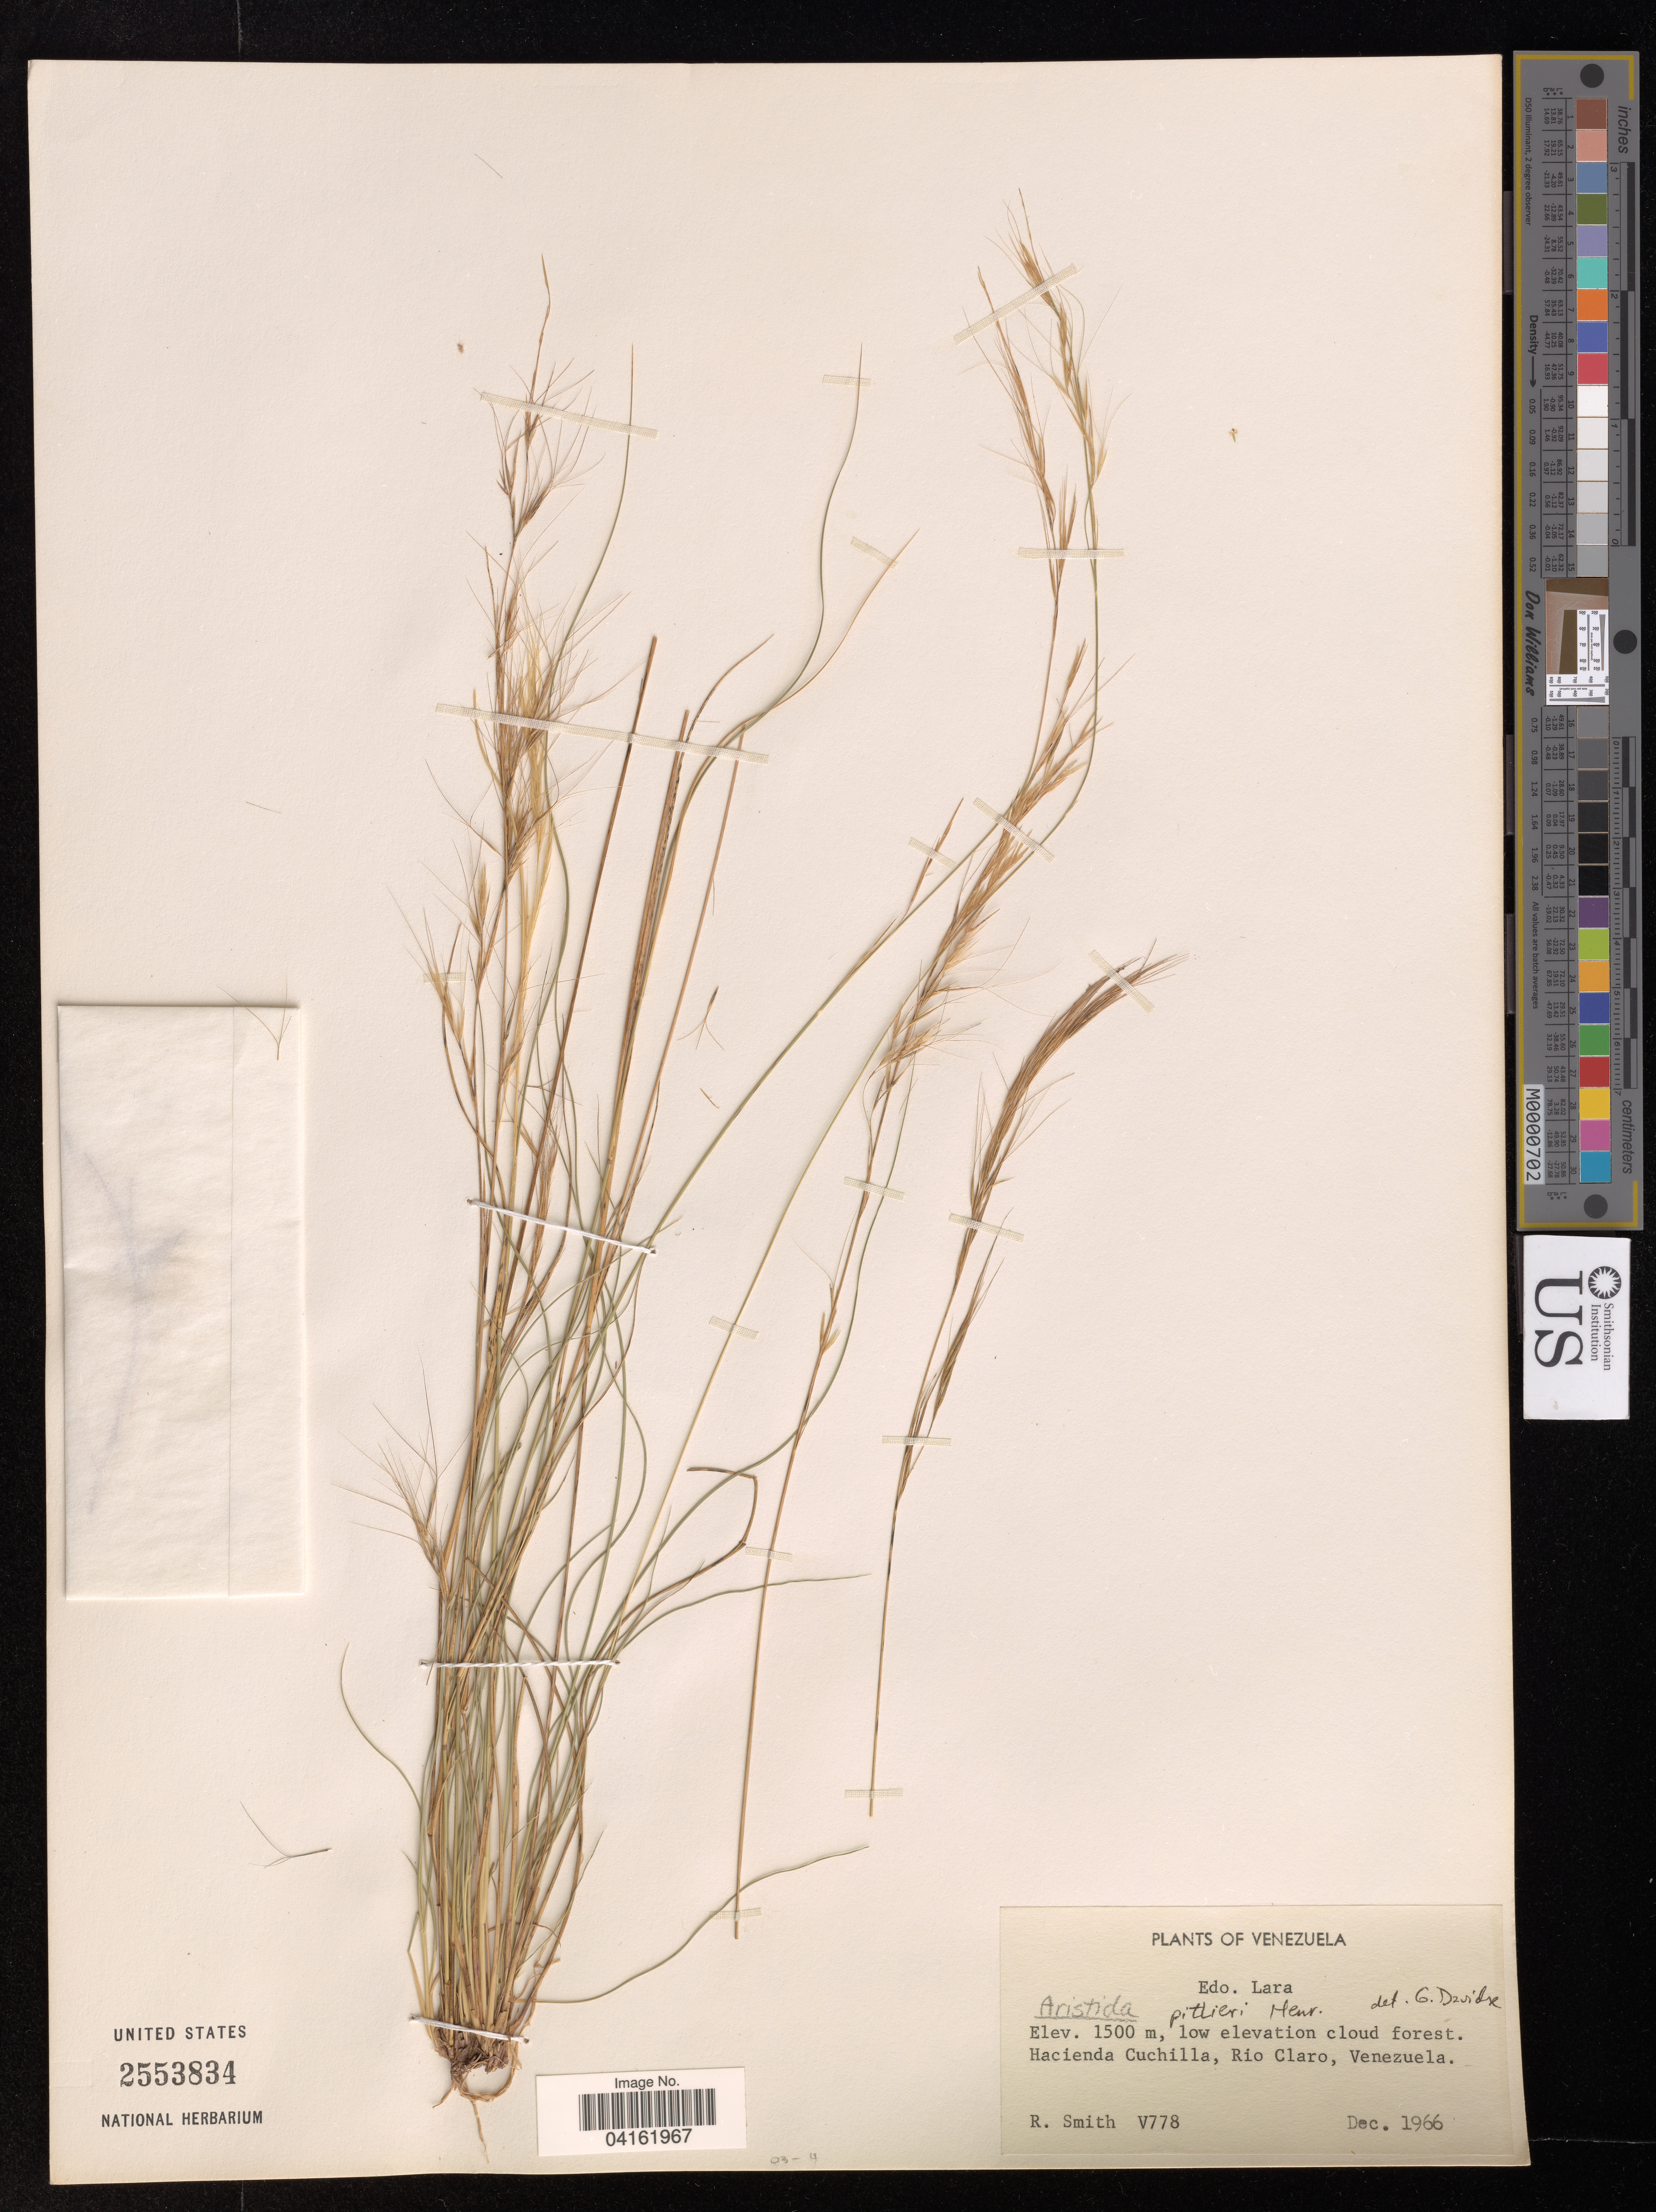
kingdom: Plantae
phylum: Tracheophyta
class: Liliopsida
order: Poales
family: Poaceae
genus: Aristida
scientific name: Aristida pittieri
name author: Henr.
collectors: R. Smith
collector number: V778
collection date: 1966-12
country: Venezuela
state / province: Lara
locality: Hacienda Cuchilla, Rio Claro.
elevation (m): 1500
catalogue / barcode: US 2553834